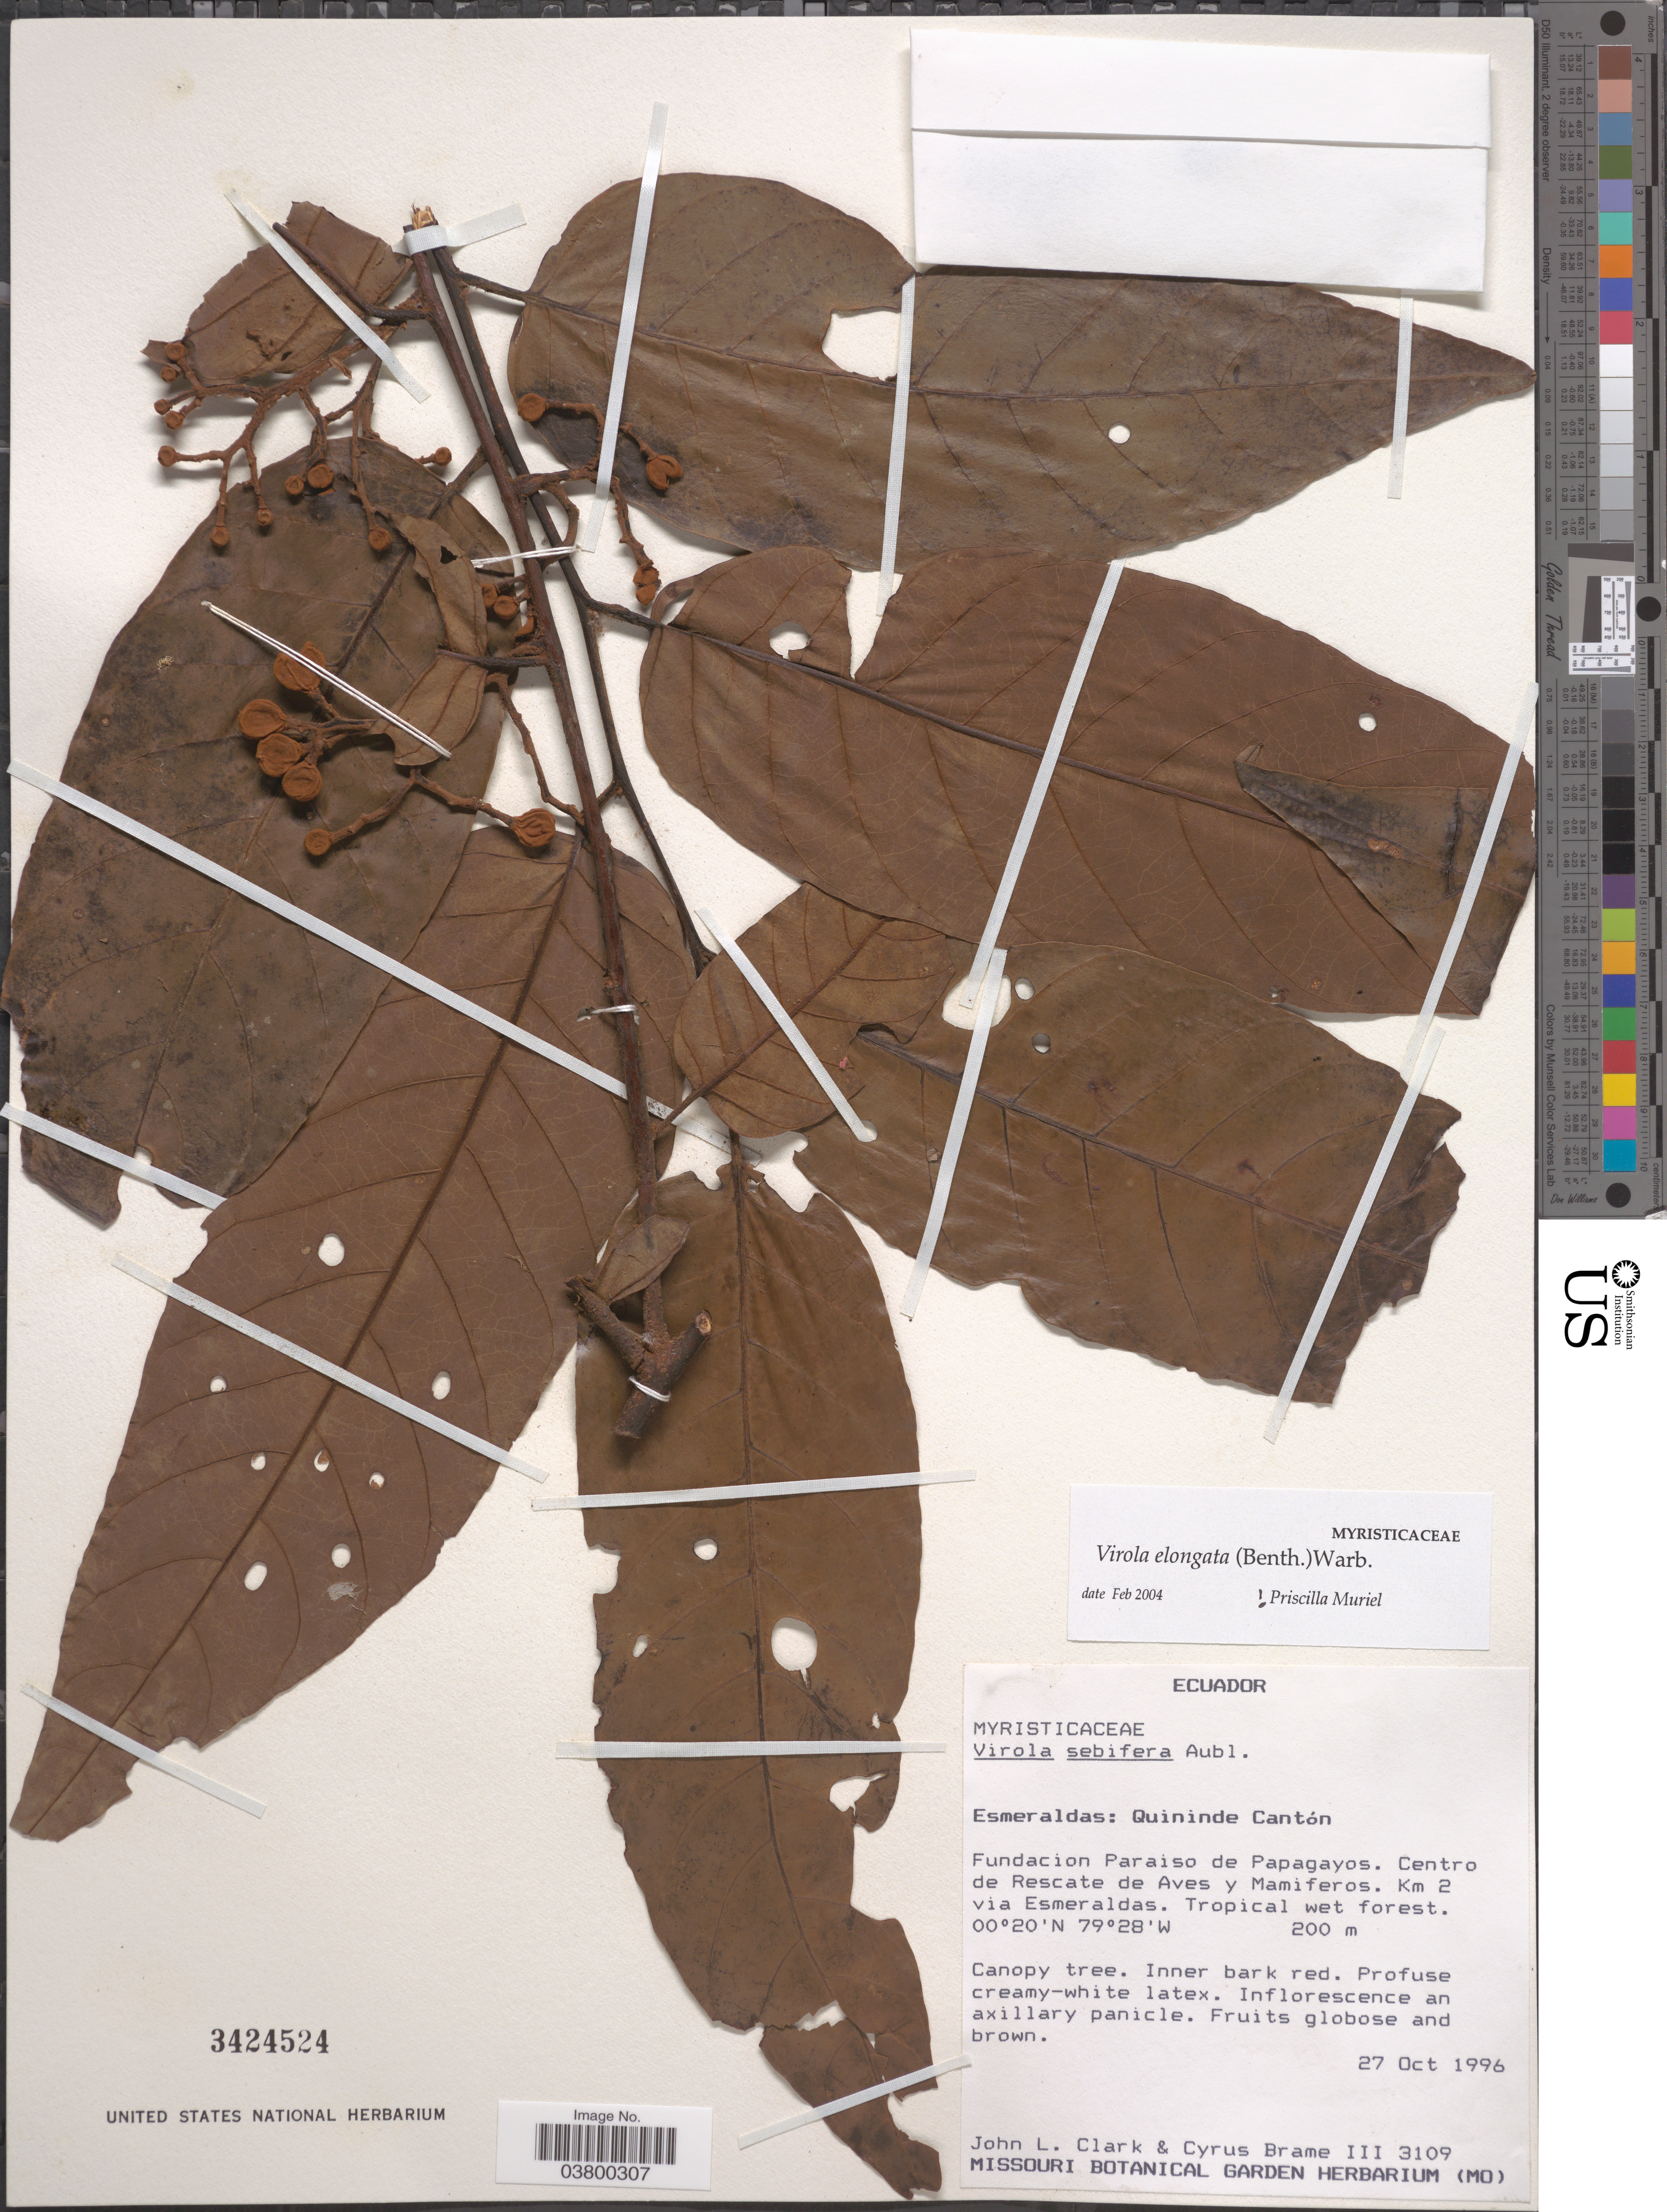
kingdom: Plantae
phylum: Tracheophyta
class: Magnoliopsida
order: Magnoliales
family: Myristicaceae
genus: Virola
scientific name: Virola elongata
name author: (Benth.) Warb.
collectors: J. L. Clark & C. Brame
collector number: III3109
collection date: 1996-10-27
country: Ecuador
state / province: Esmeraldas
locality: Quininde Cantón. Fundacion Paraisa de Papagayos. Centro de Rescate de Aves y Mamiferos. Km 2 via Esmeraldas.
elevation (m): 200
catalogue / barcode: US 3424524